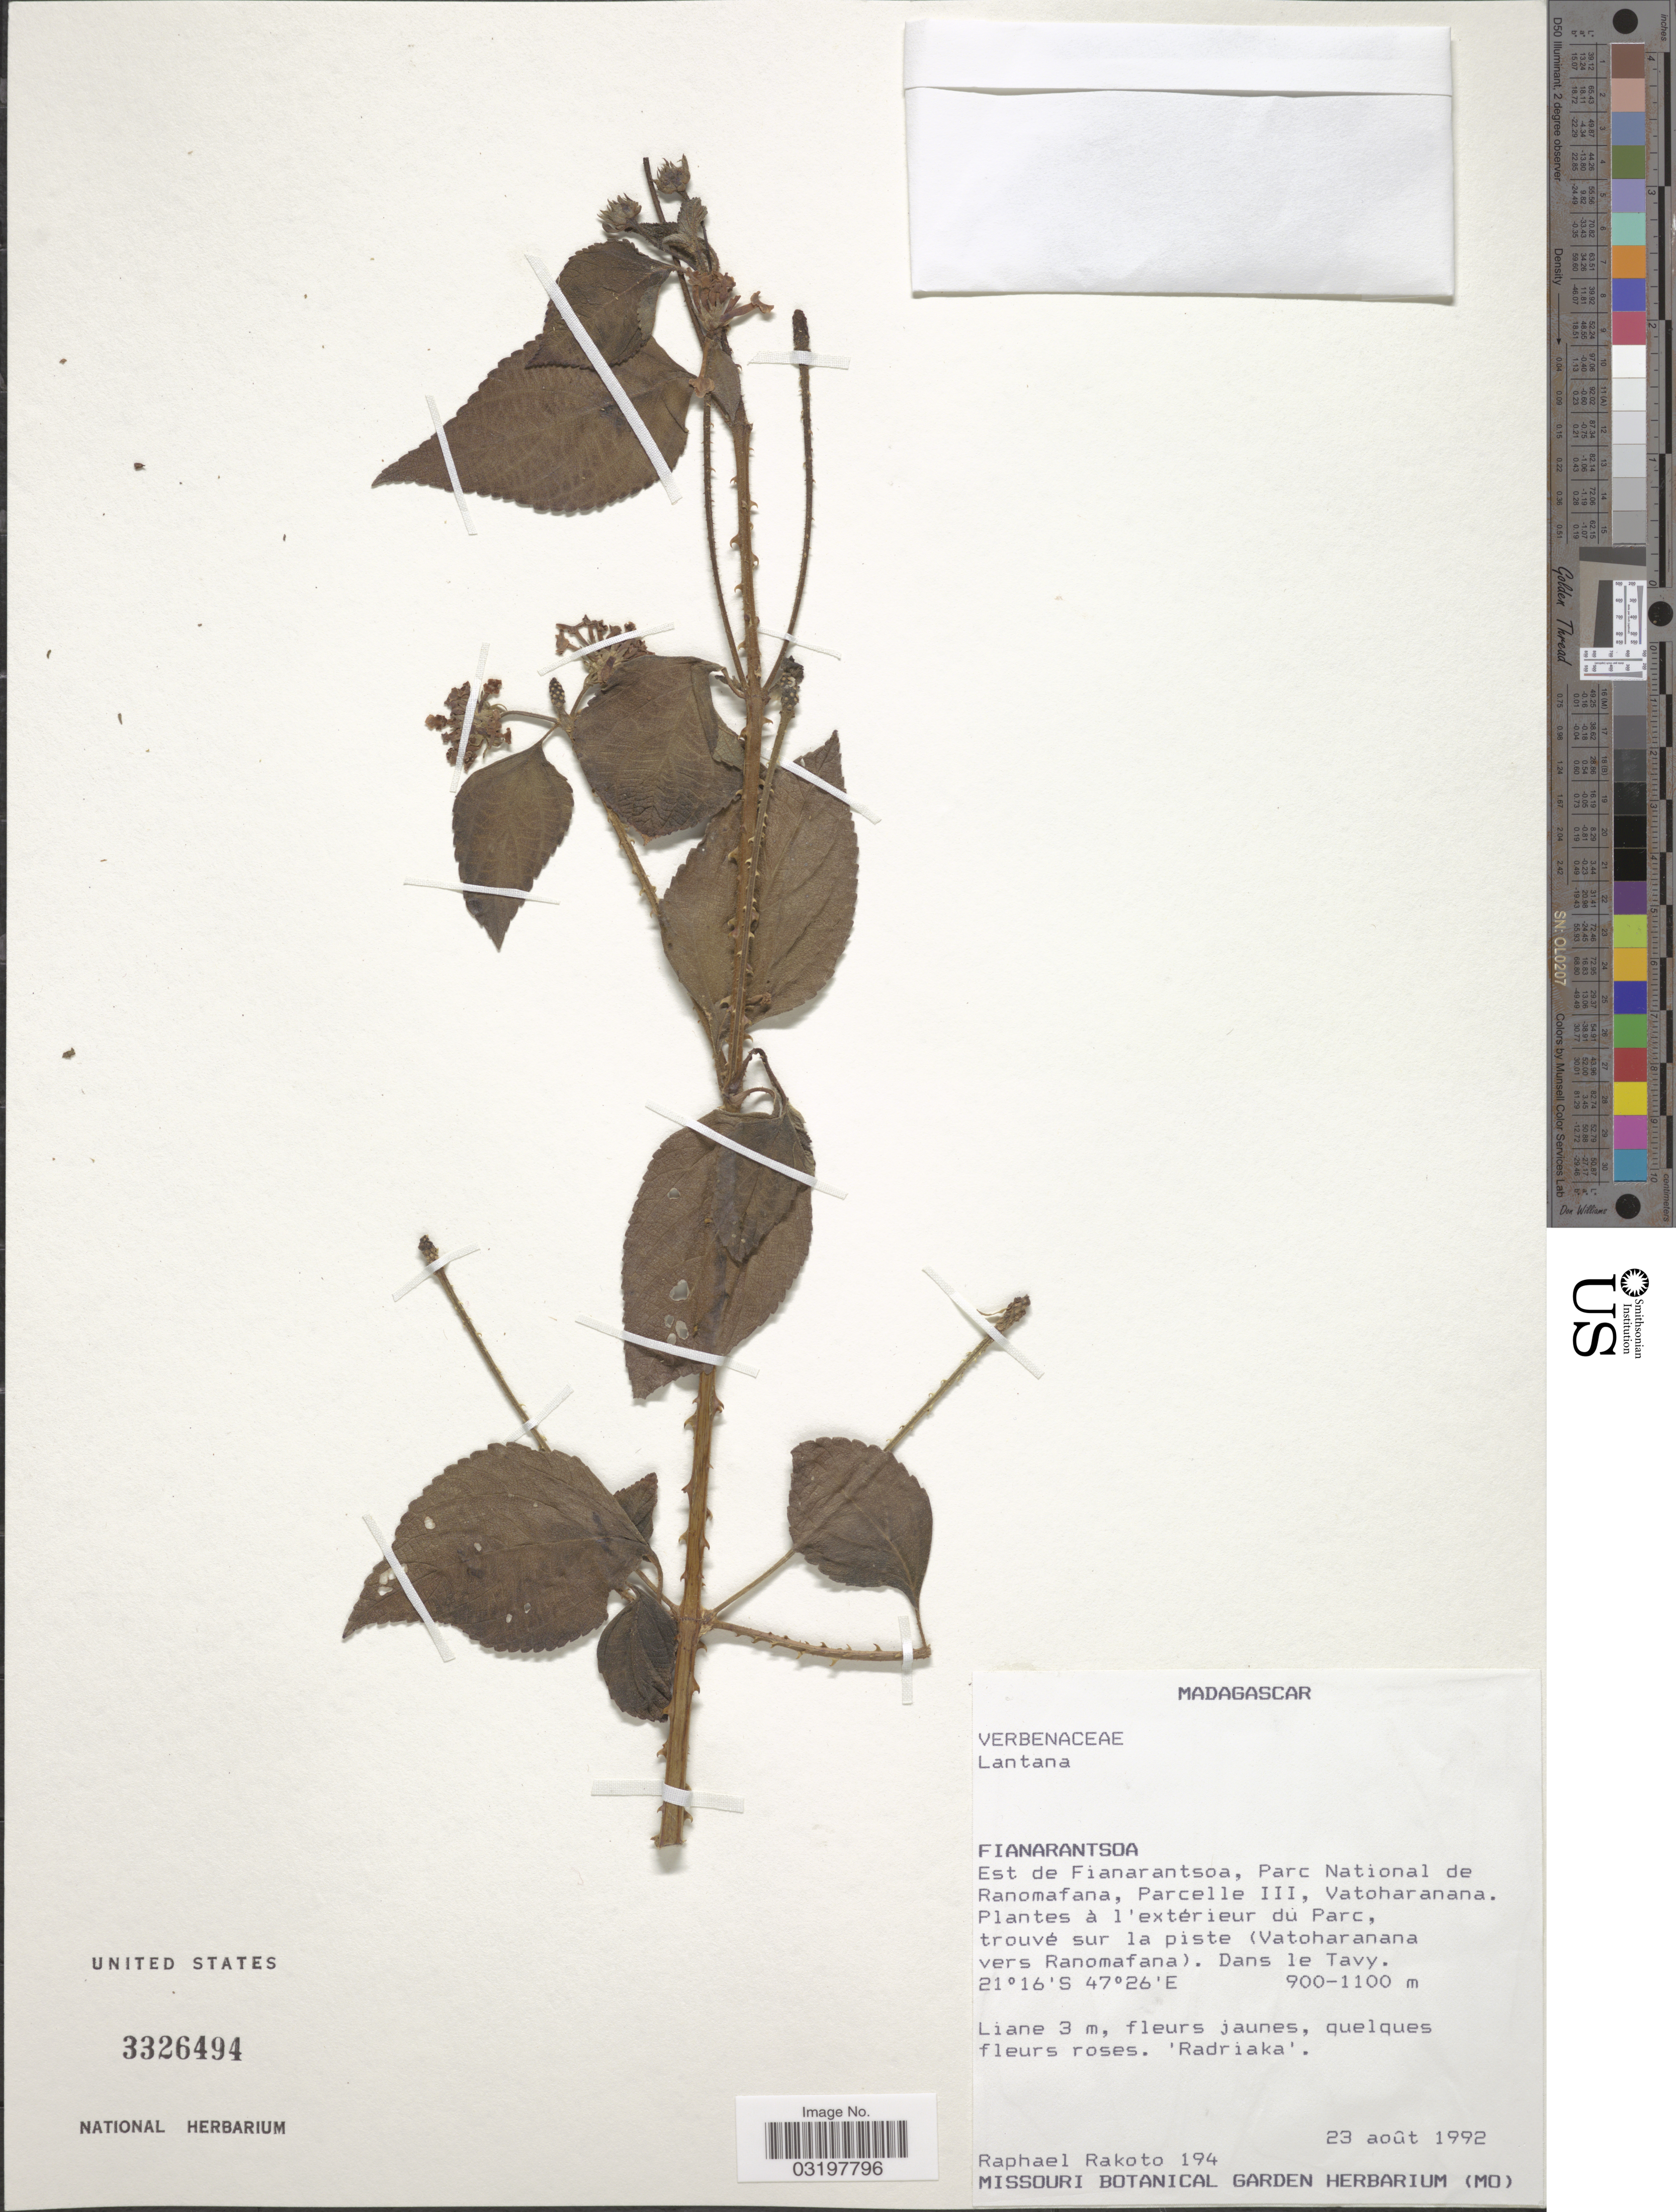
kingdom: Plantae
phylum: Tracheophyta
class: Magnoliopsida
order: Lamiales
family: Verbenaceae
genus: Lantana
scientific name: Lantana sp.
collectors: R. Rakoto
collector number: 194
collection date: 1992-08-23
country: Madagascar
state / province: Vatovavy Fitovinany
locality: Parc National de Ranomafana, Parcelle III, Vatoharanana. Plantes à l'extérieur du Parc, trouvé sur la piste (Vatoharanana vers Ranomafana). Dans le Tavy.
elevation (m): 900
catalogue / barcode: US 3326494